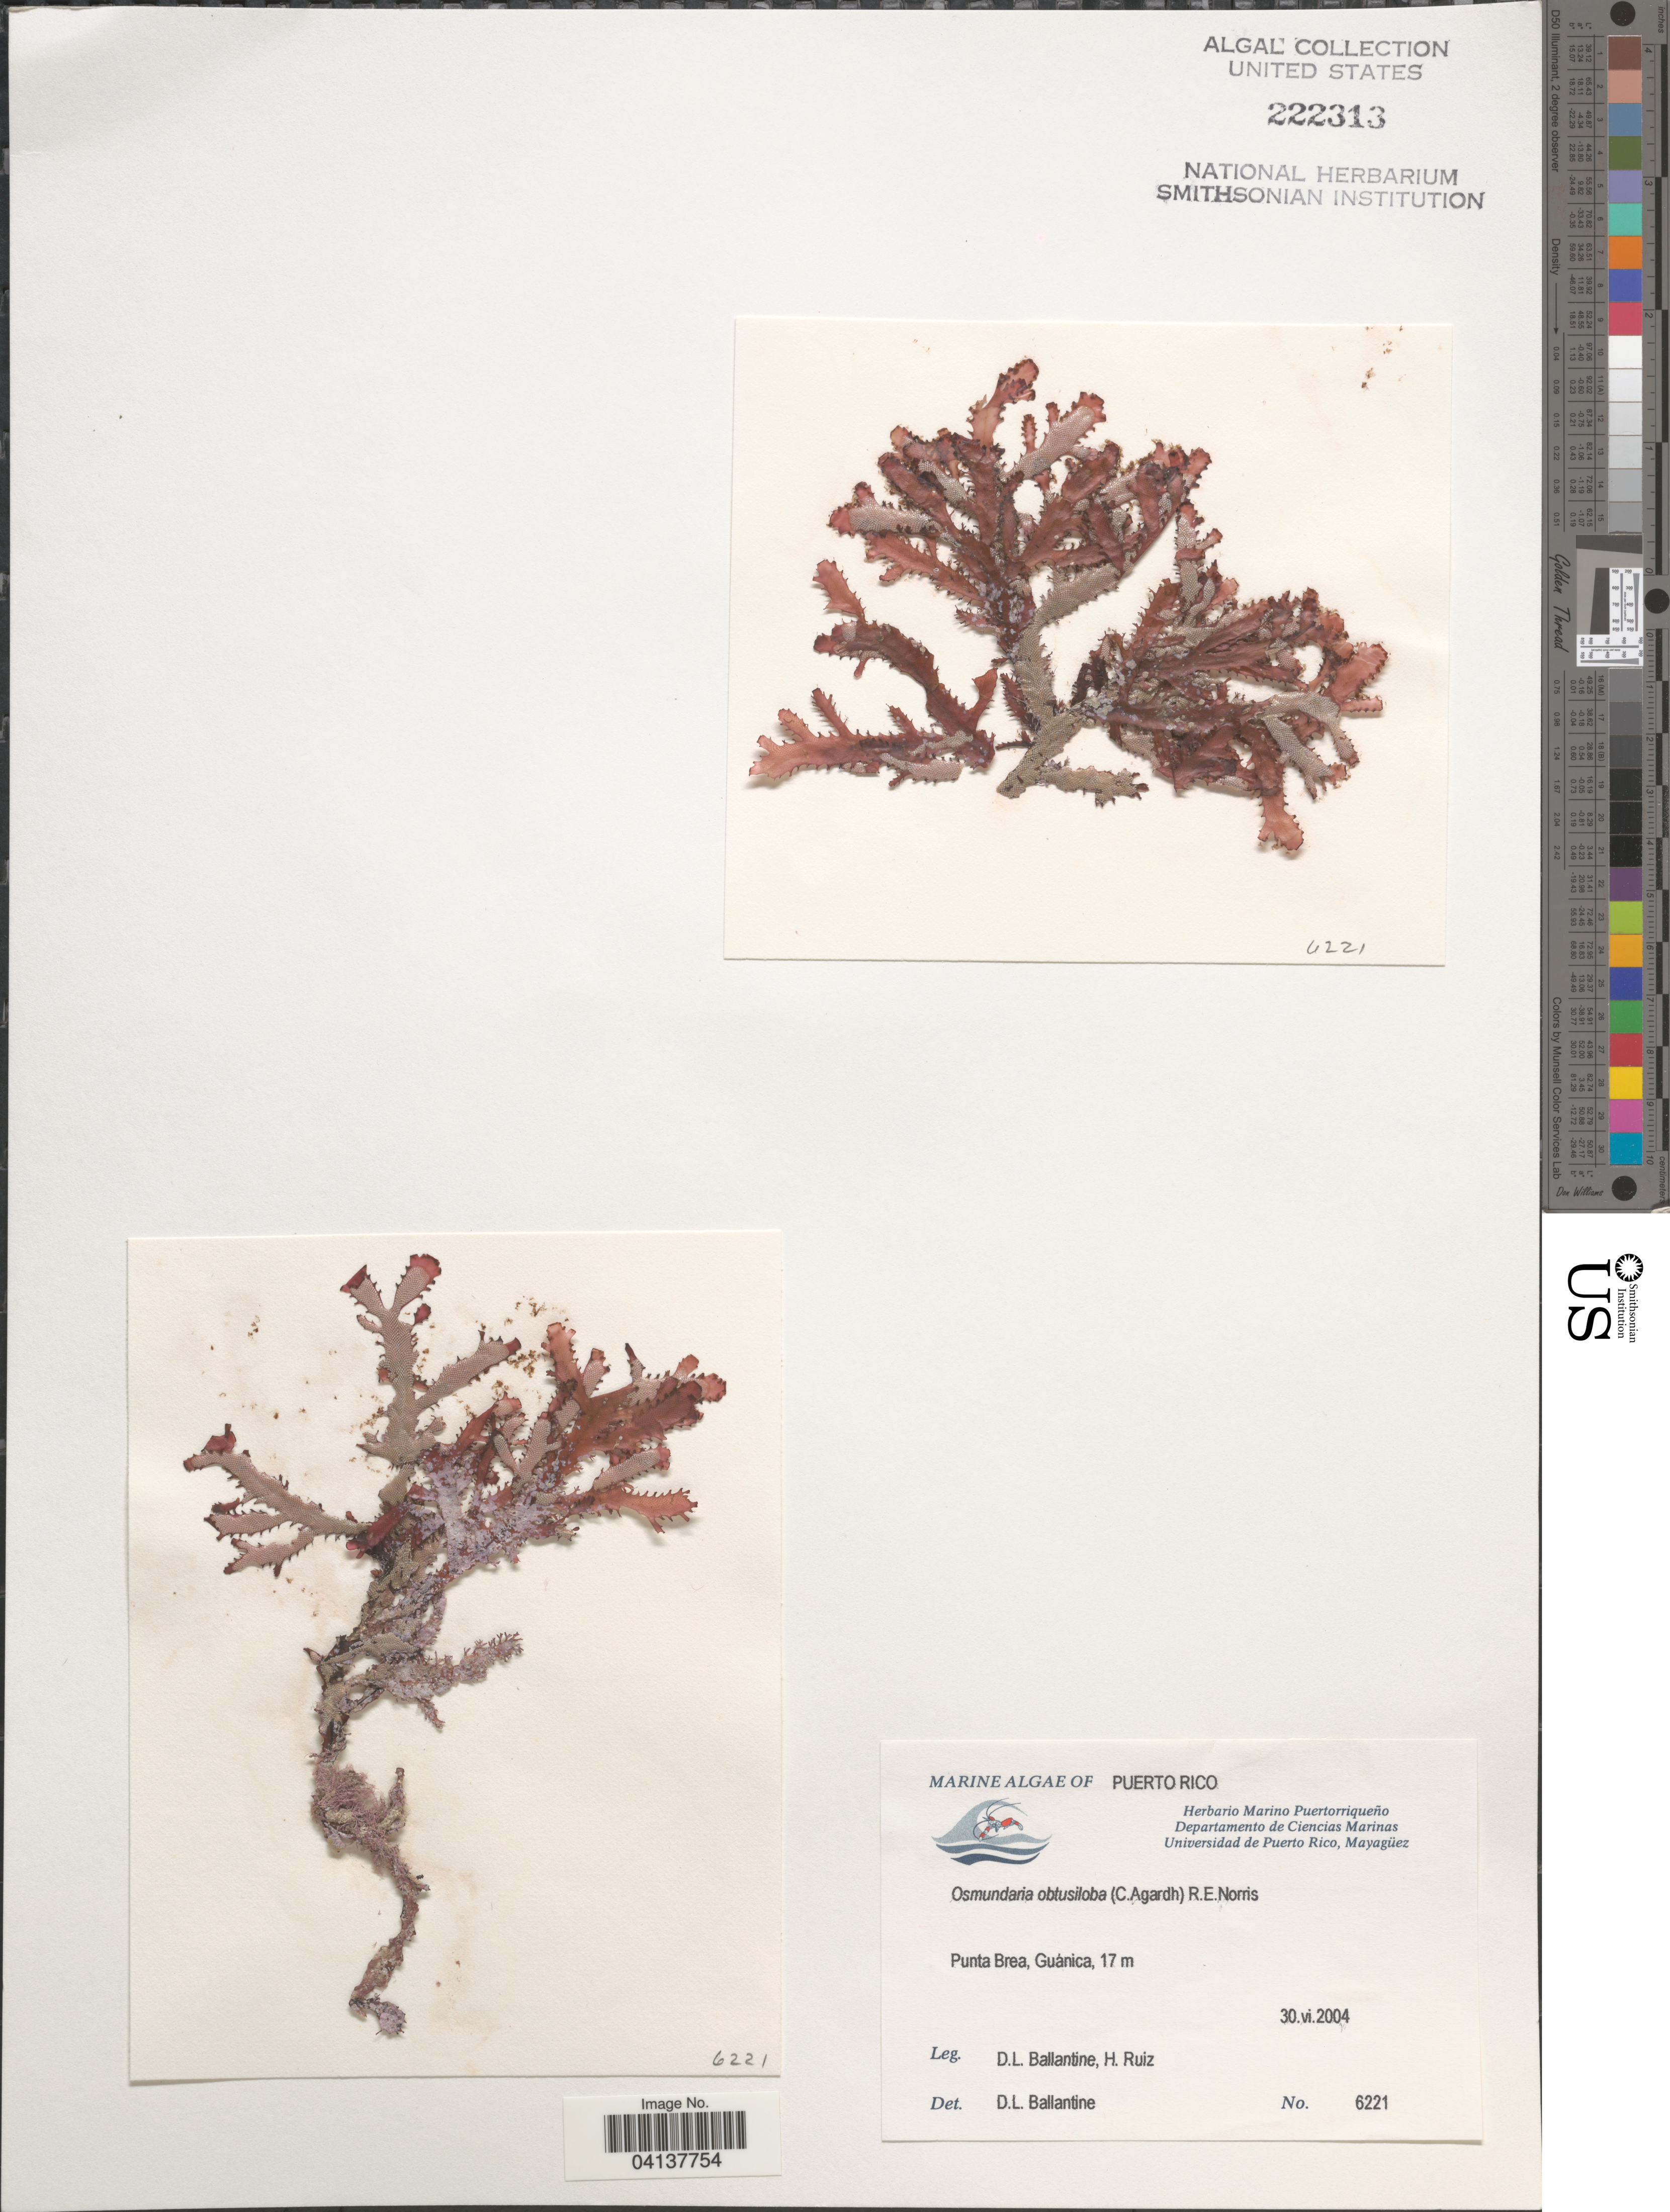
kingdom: Plantae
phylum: Rhodophyta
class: Florideophyceae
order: Ceramiales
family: Rhodomelaceae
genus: Osmundaria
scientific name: Osmundaria obtusiloba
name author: (C. Agardh) R.E. Norris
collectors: D.L. Ballantine & H. Ruiz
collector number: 6221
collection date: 2004-06-30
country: Puerto Rico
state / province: Guánica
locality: Punta Brea.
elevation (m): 17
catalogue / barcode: US 222313